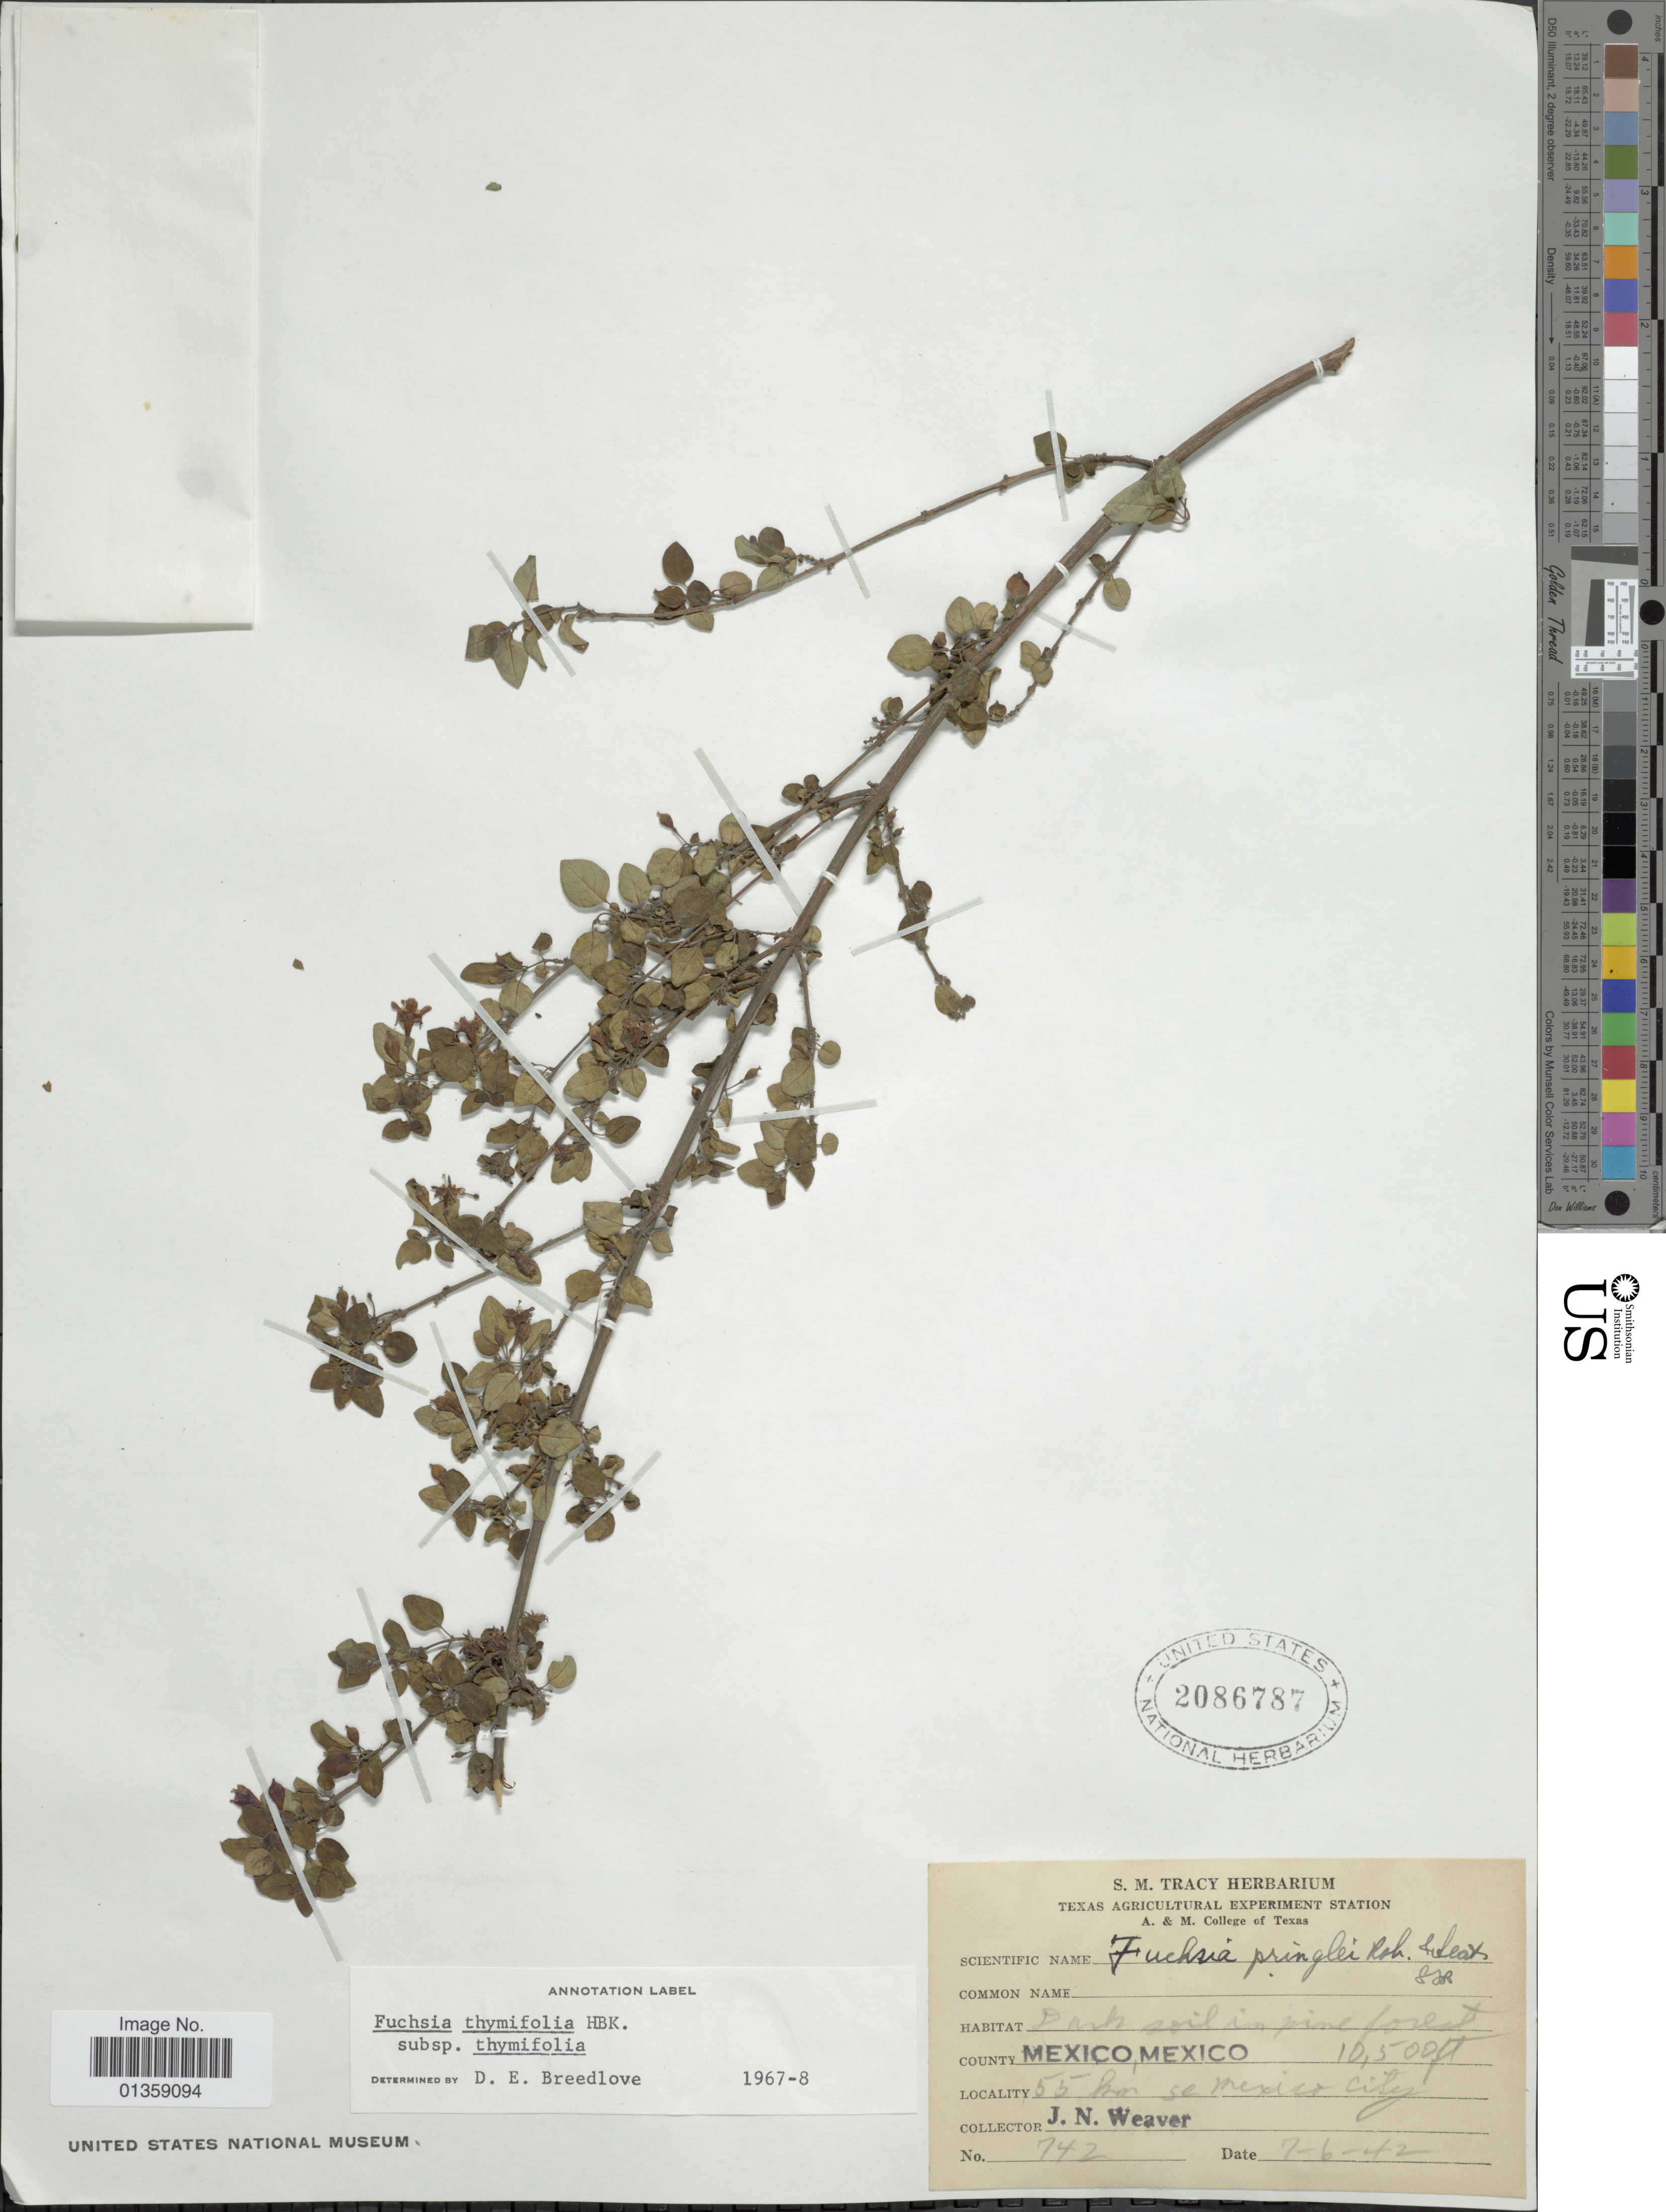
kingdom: Plantae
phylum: Tracheophyta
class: Magnoliopsida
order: Myrtales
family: Onagraceae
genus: Fuchsia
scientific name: Fuchsia thymifolia subsp. thymifolia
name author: Kunth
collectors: J. N. Weaver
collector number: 742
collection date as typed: Transcribed d/m/y: 7/6/42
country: Mexico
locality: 55 km se Mexico City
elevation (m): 3200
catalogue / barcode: US 2086787